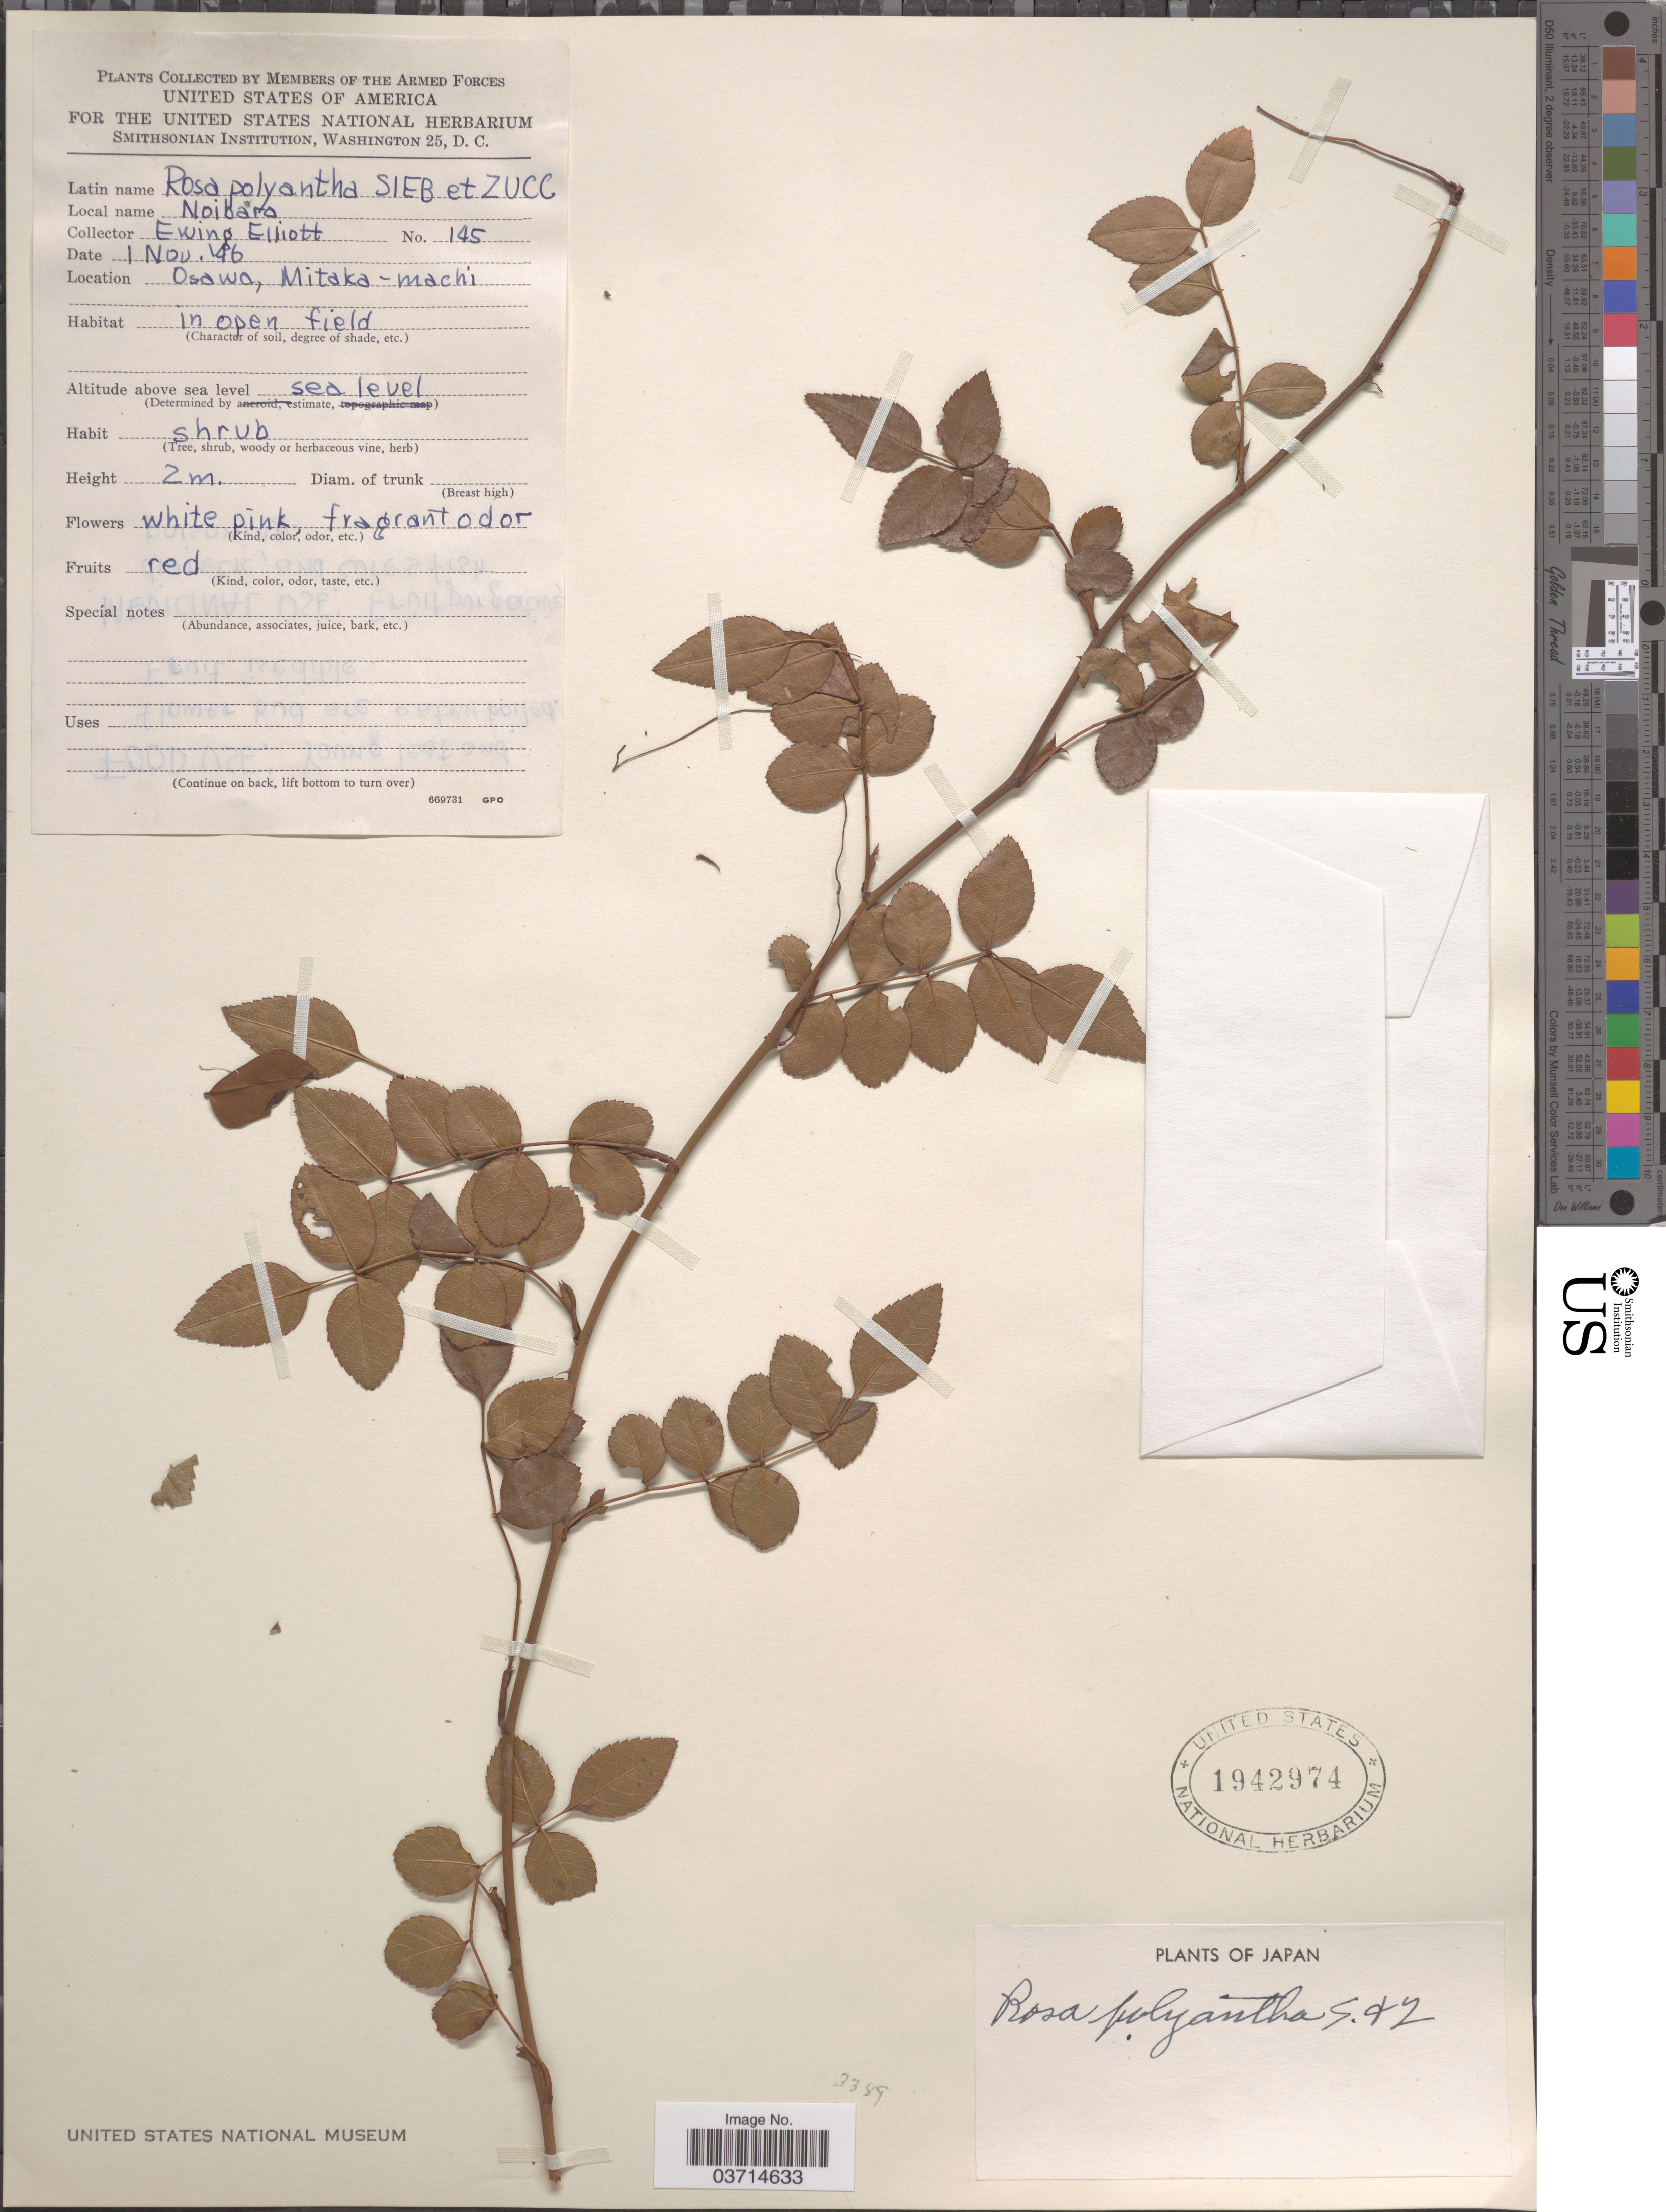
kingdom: Plantae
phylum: Tracheophyta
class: Magnoliopsida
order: Rosales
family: Rosaceae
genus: Rosa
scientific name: Rosa polyantha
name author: Siebold & Zucc.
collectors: E. Elliott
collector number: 145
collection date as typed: Transcribed d/m/y: 1/11/46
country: Japan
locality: Osawa, Mitaka-machi.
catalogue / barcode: US 1942974